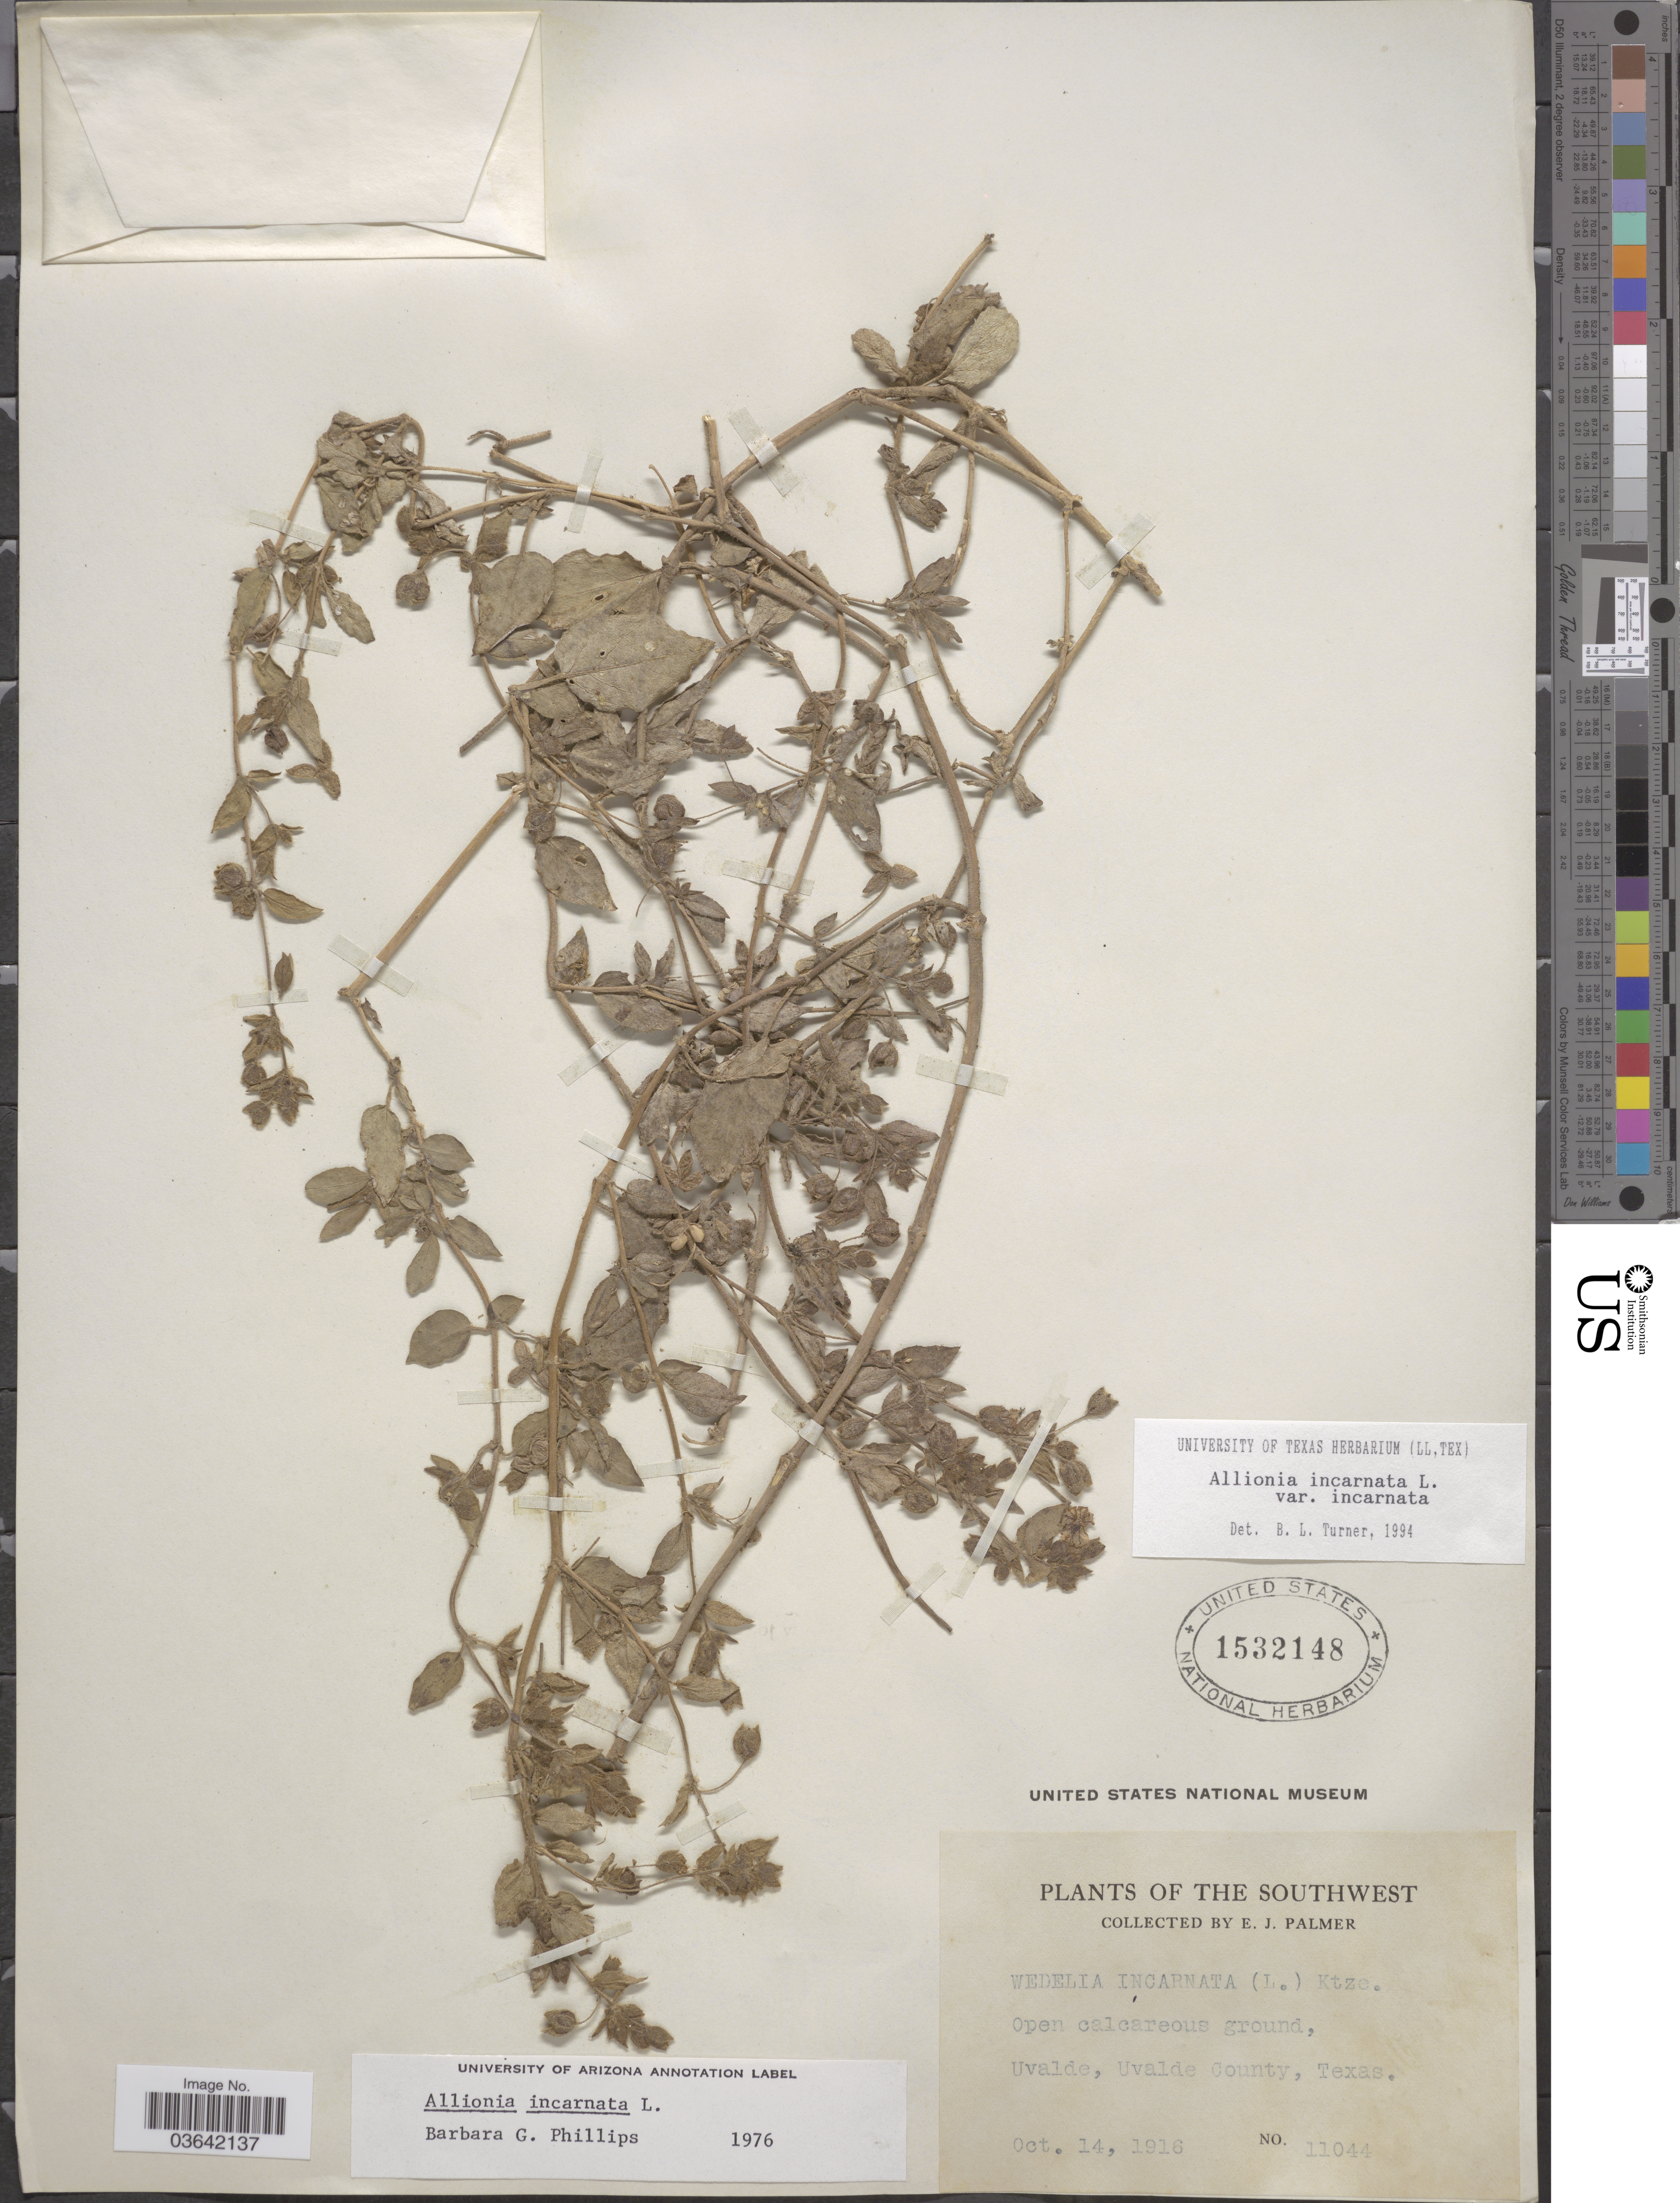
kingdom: Plantae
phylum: Tracheophyta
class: Magnoliopsida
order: Caryophyllales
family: Nyctaginaceae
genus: Allionia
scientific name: Allionia incarnata var. incarnata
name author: L.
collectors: E. J. Palmer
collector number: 11044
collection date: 1916-10-14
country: United States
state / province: Texas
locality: The Southwest. Uvalde, Uvalde County.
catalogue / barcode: US 1532148